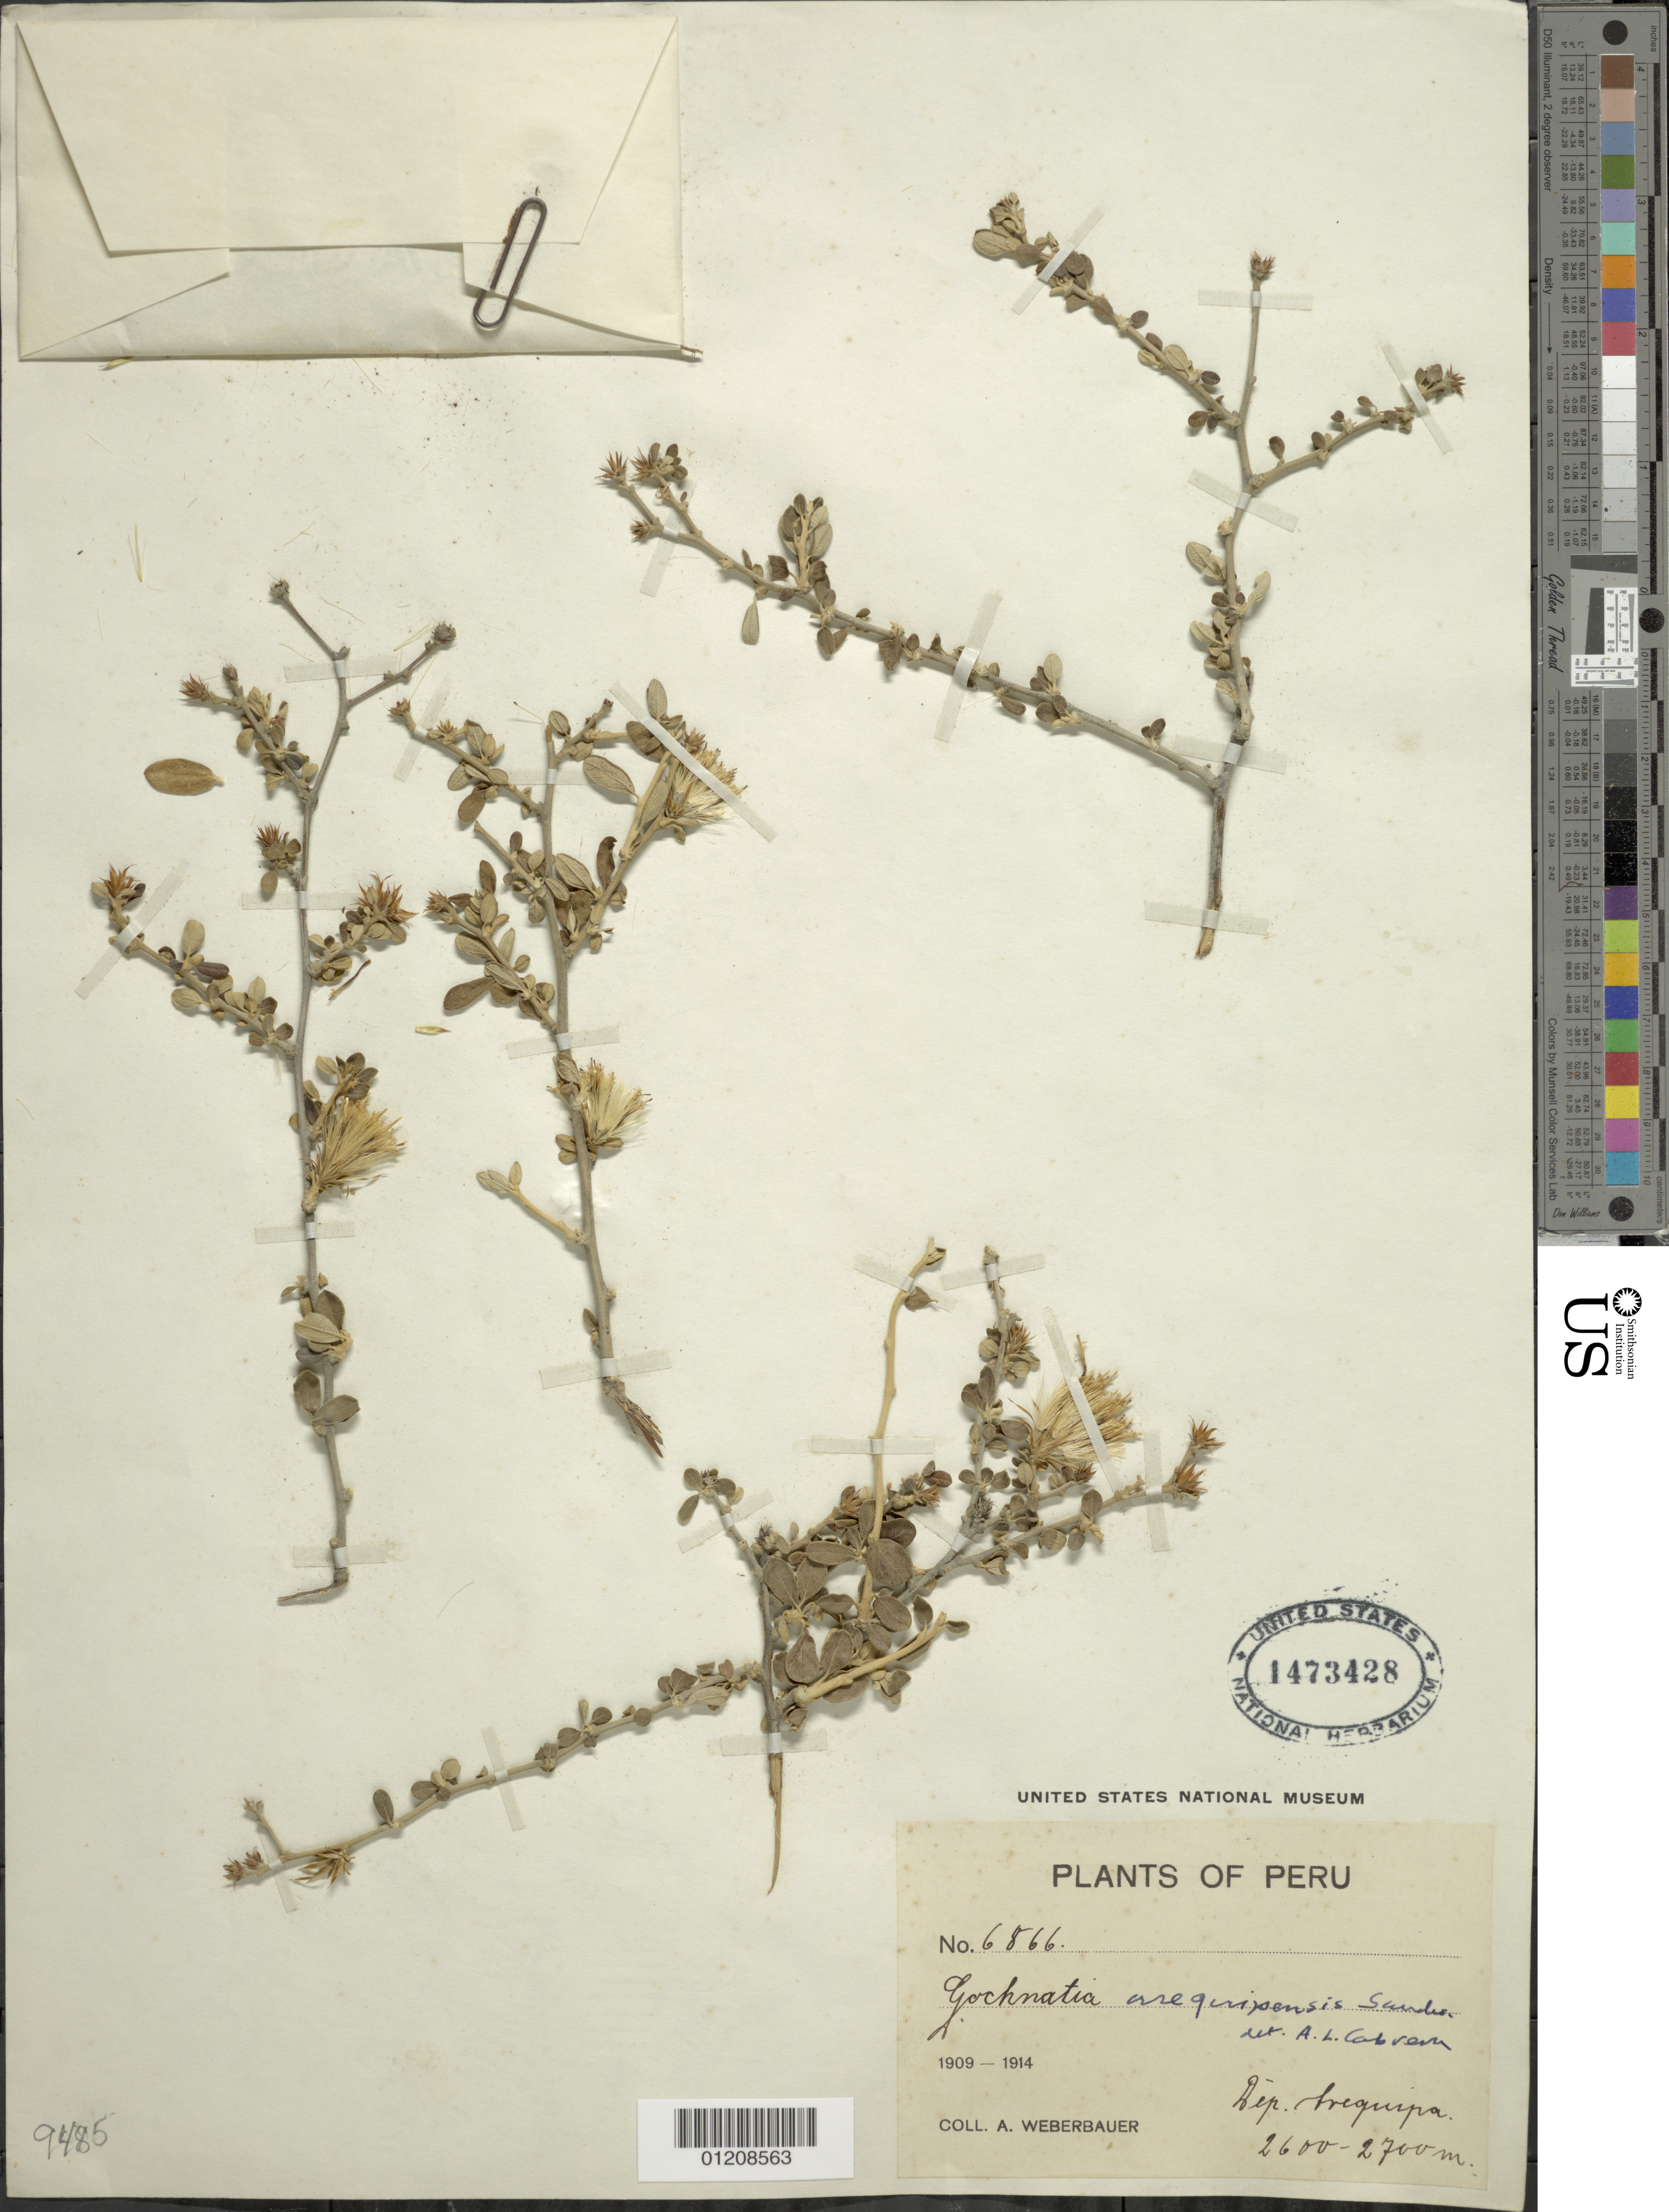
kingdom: Plantae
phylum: Tracheophyta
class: Magnoliopsida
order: Asterales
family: Asteraceae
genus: Gochnatia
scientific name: Gochnatia arequipensis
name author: Sandwith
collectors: A. Weverbauer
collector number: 6866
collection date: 1909/1914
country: Peru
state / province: Arequipa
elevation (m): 2600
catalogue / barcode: US 1473428